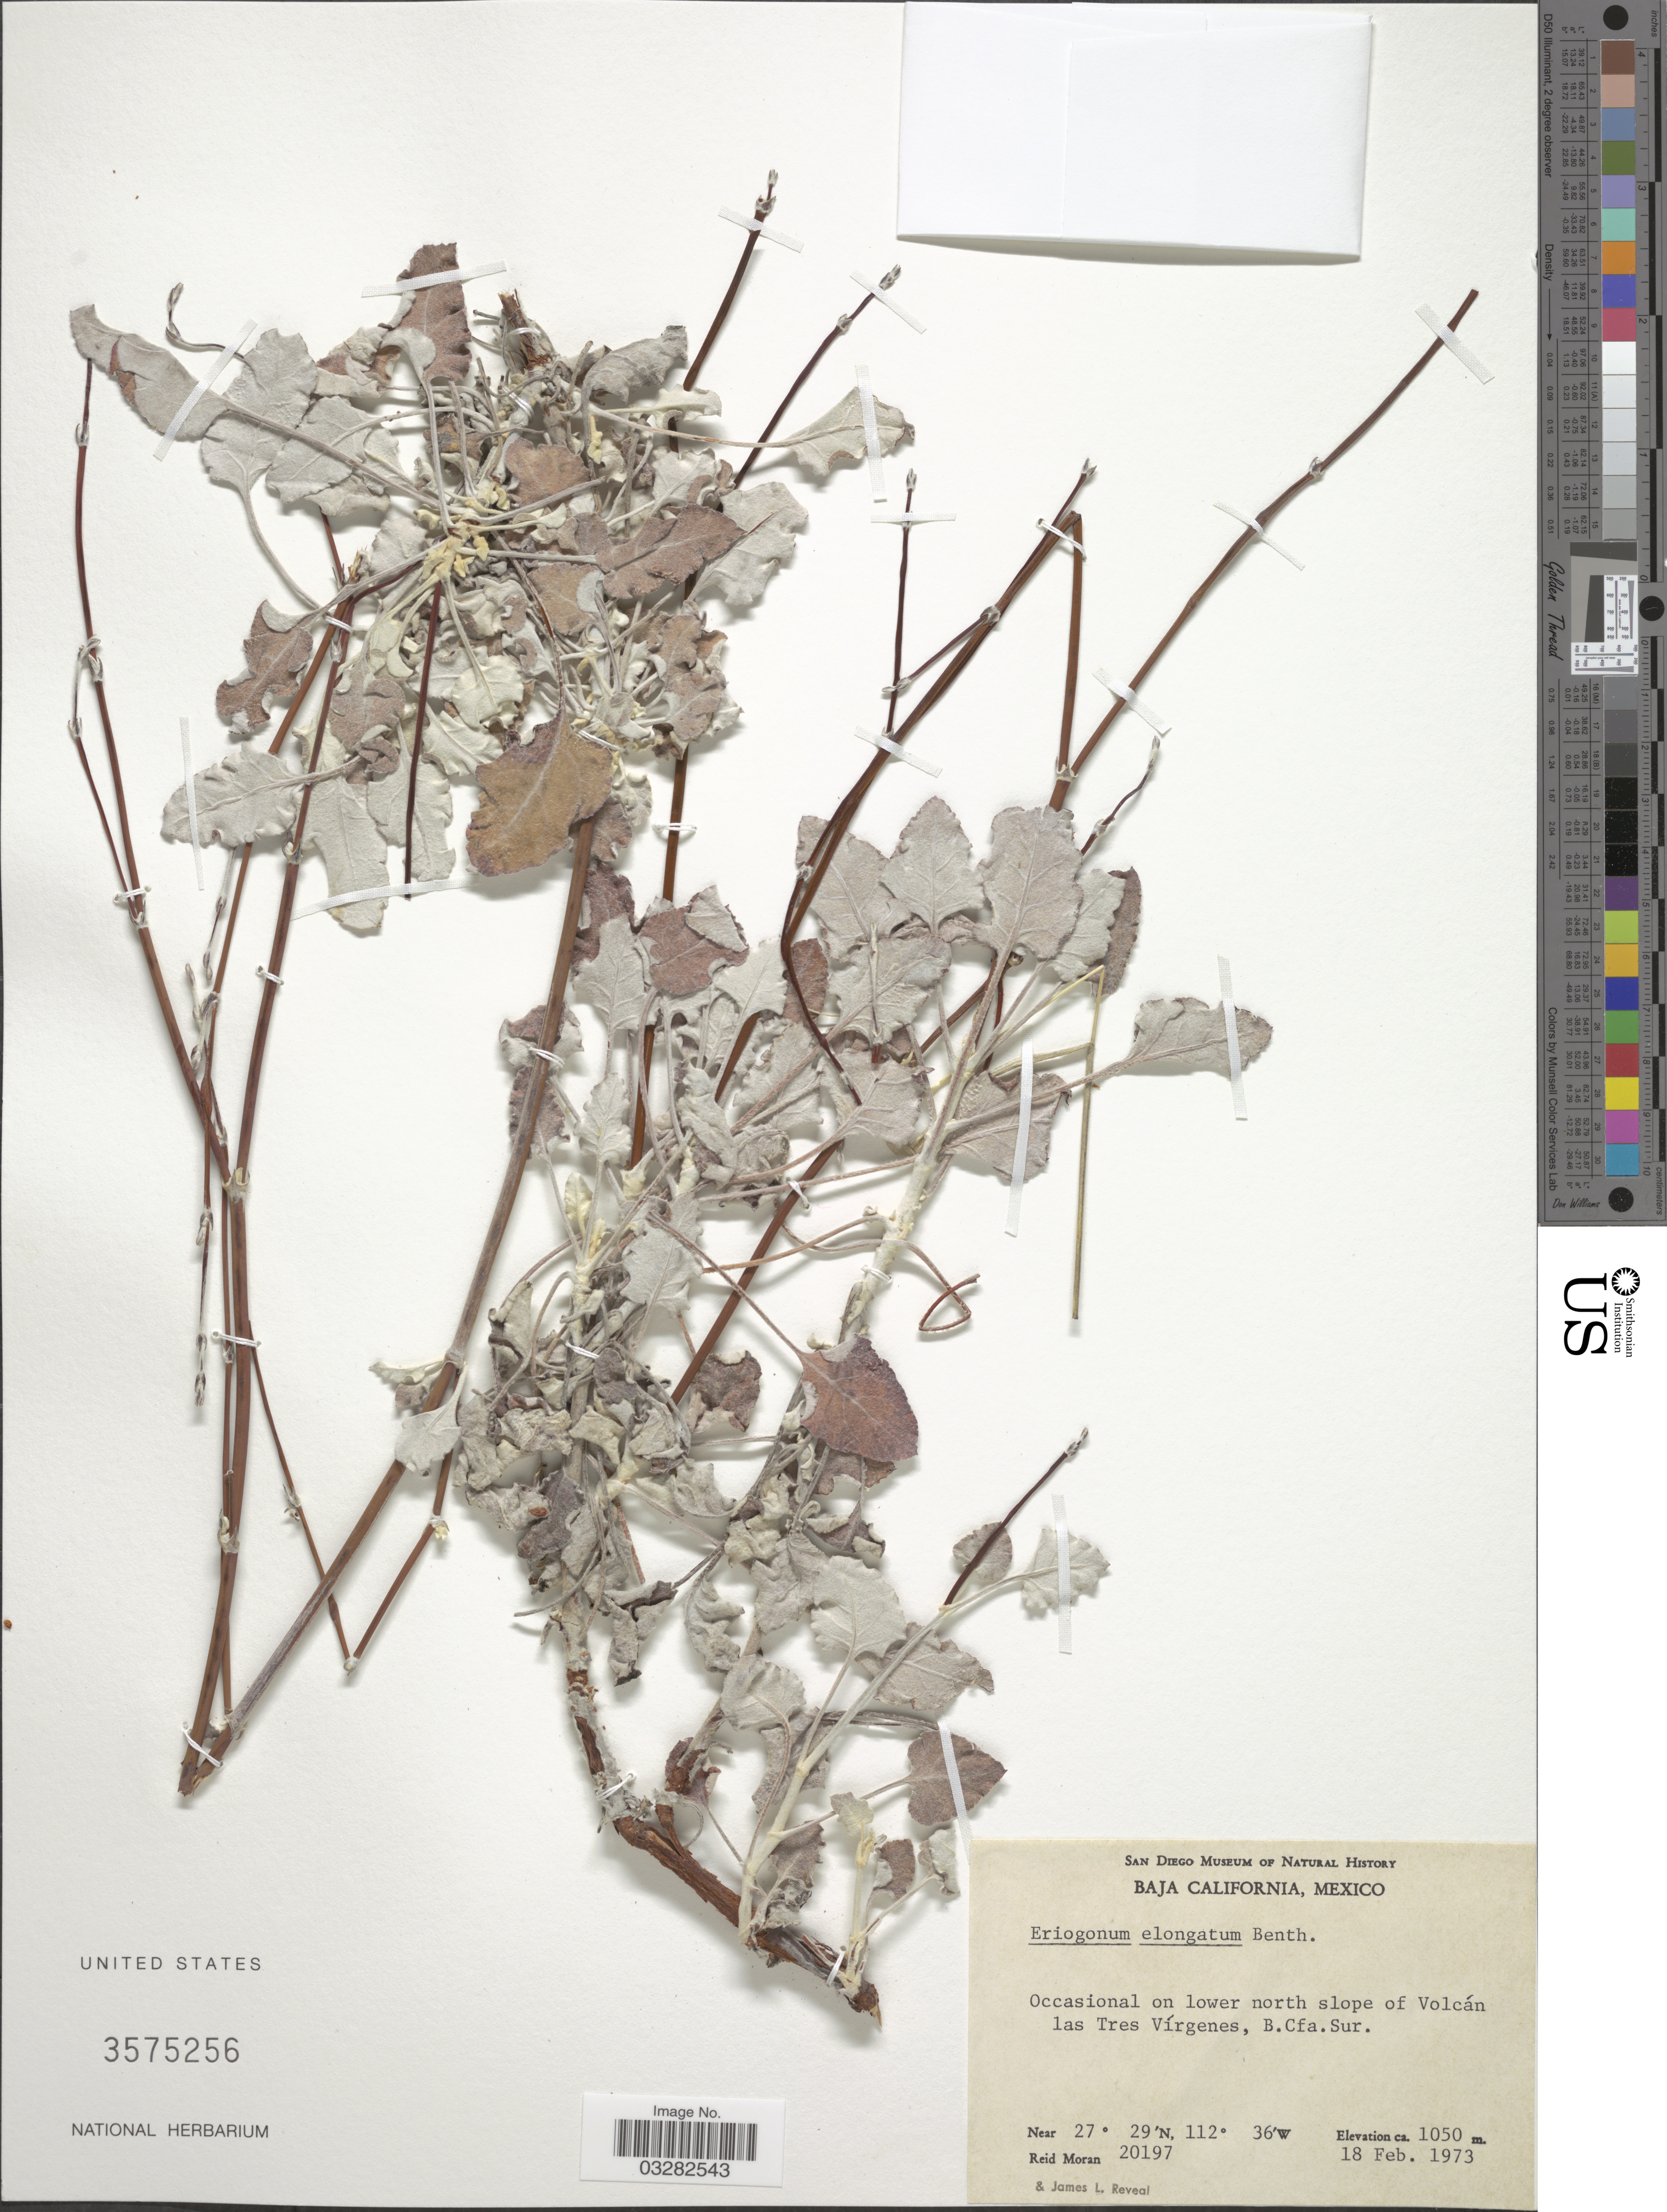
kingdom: Plantae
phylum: Tracheophyta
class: Magnoliopsida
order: Caryophyllales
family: Polygonaceae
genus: Eriogonum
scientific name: Eriogonum elongatum var. elongatum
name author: Benth.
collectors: R. Moran & J. L. Reveal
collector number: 20197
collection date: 1973-02-18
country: Mexico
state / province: Baja California Sur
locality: Occasional on lower north slope of Volcán las Tres Vírgenes. Baja California.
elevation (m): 1050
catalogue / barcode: US 3575256